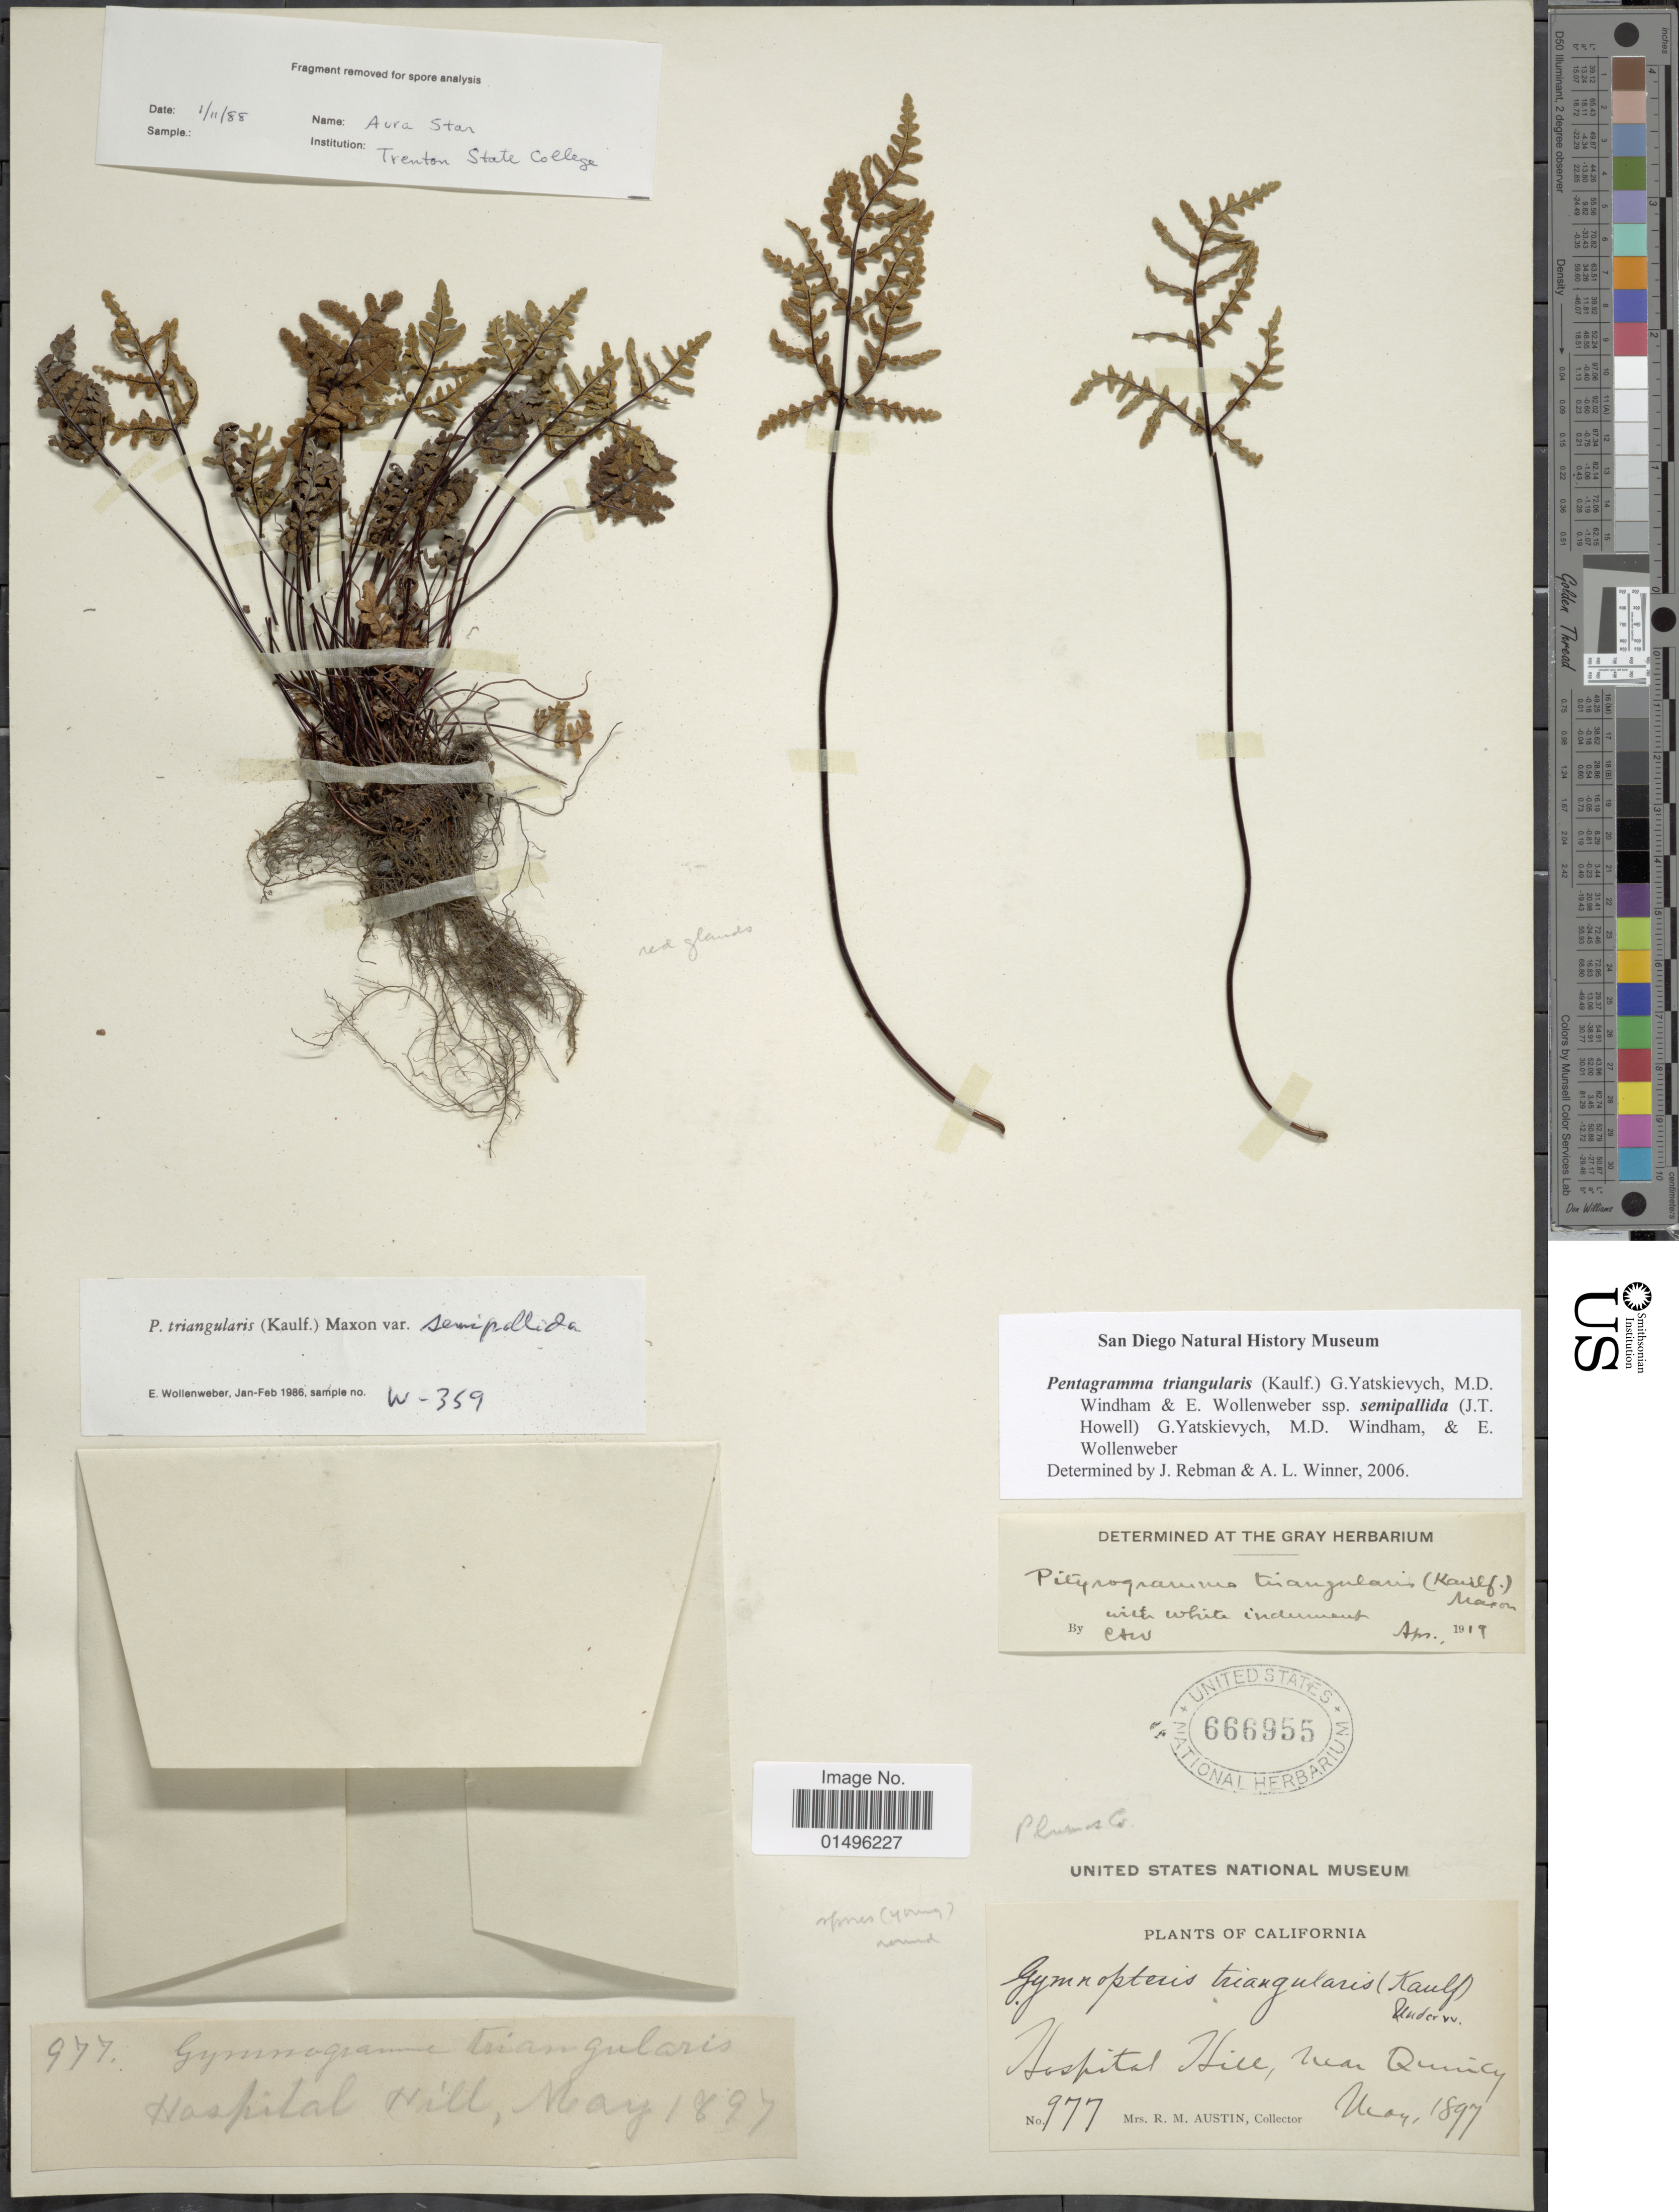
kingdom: Plantae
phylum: Tracheophyta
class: Polypodiopsida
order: Polypodiales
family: Pteridaceae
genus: Pentagramma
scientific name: Pentagramma triangularis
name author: (Kaulf.) Yatsk. et al.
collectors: R. Austin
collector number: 977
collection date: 1897-05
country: United States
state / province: California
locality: California, Hospital Hill, near Quincy.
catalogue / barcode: US 666955